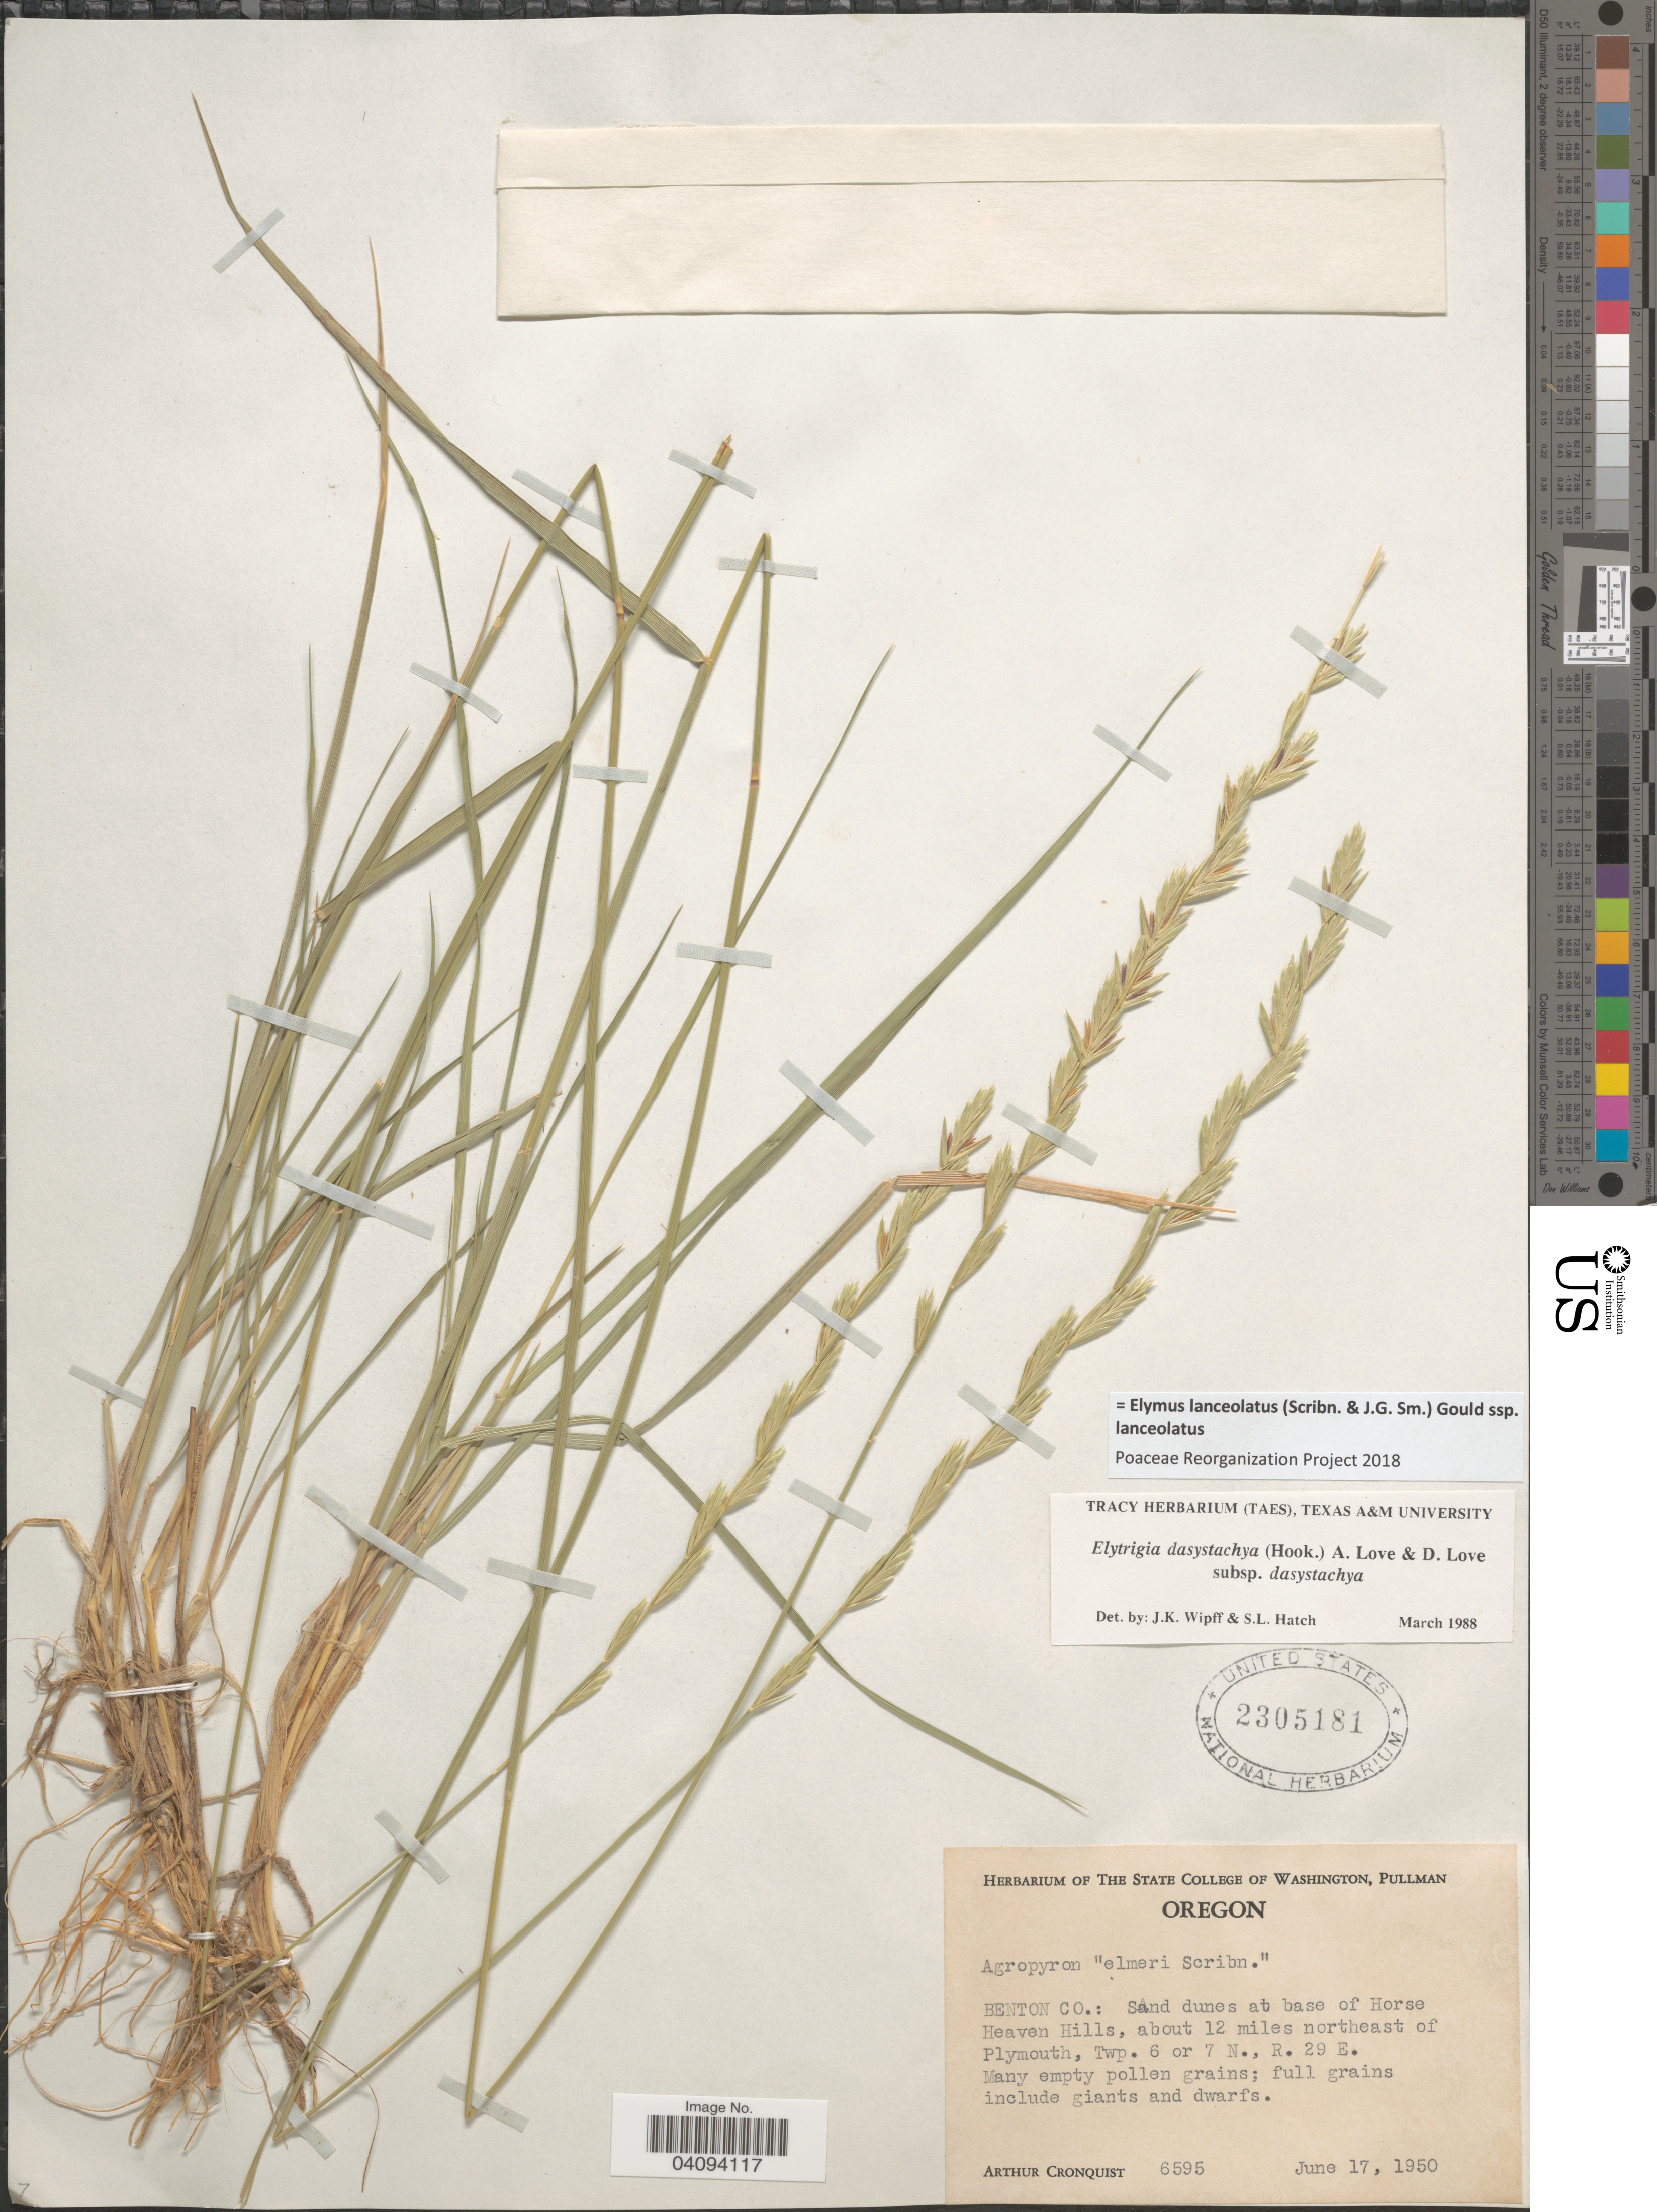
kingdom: Plantae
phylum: Tracheophyta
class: Liliopsida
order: Poales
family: Poaceae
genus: Elymus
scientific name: Elymus lanceolatus subsp. lanceolatus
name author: (Scribn. & J.G. Sm.) Gould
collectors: A. J. Cronquist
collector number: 6595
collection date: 1950-06-17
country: United States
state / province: Oregon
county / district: Benton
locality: Benton Co.: Sand dunes at base of Horse Heaven Hills, about 12 miles northeast of Plymouth, Twp. 6 or 7 N., R. 29 E.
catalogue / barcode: US 2305181